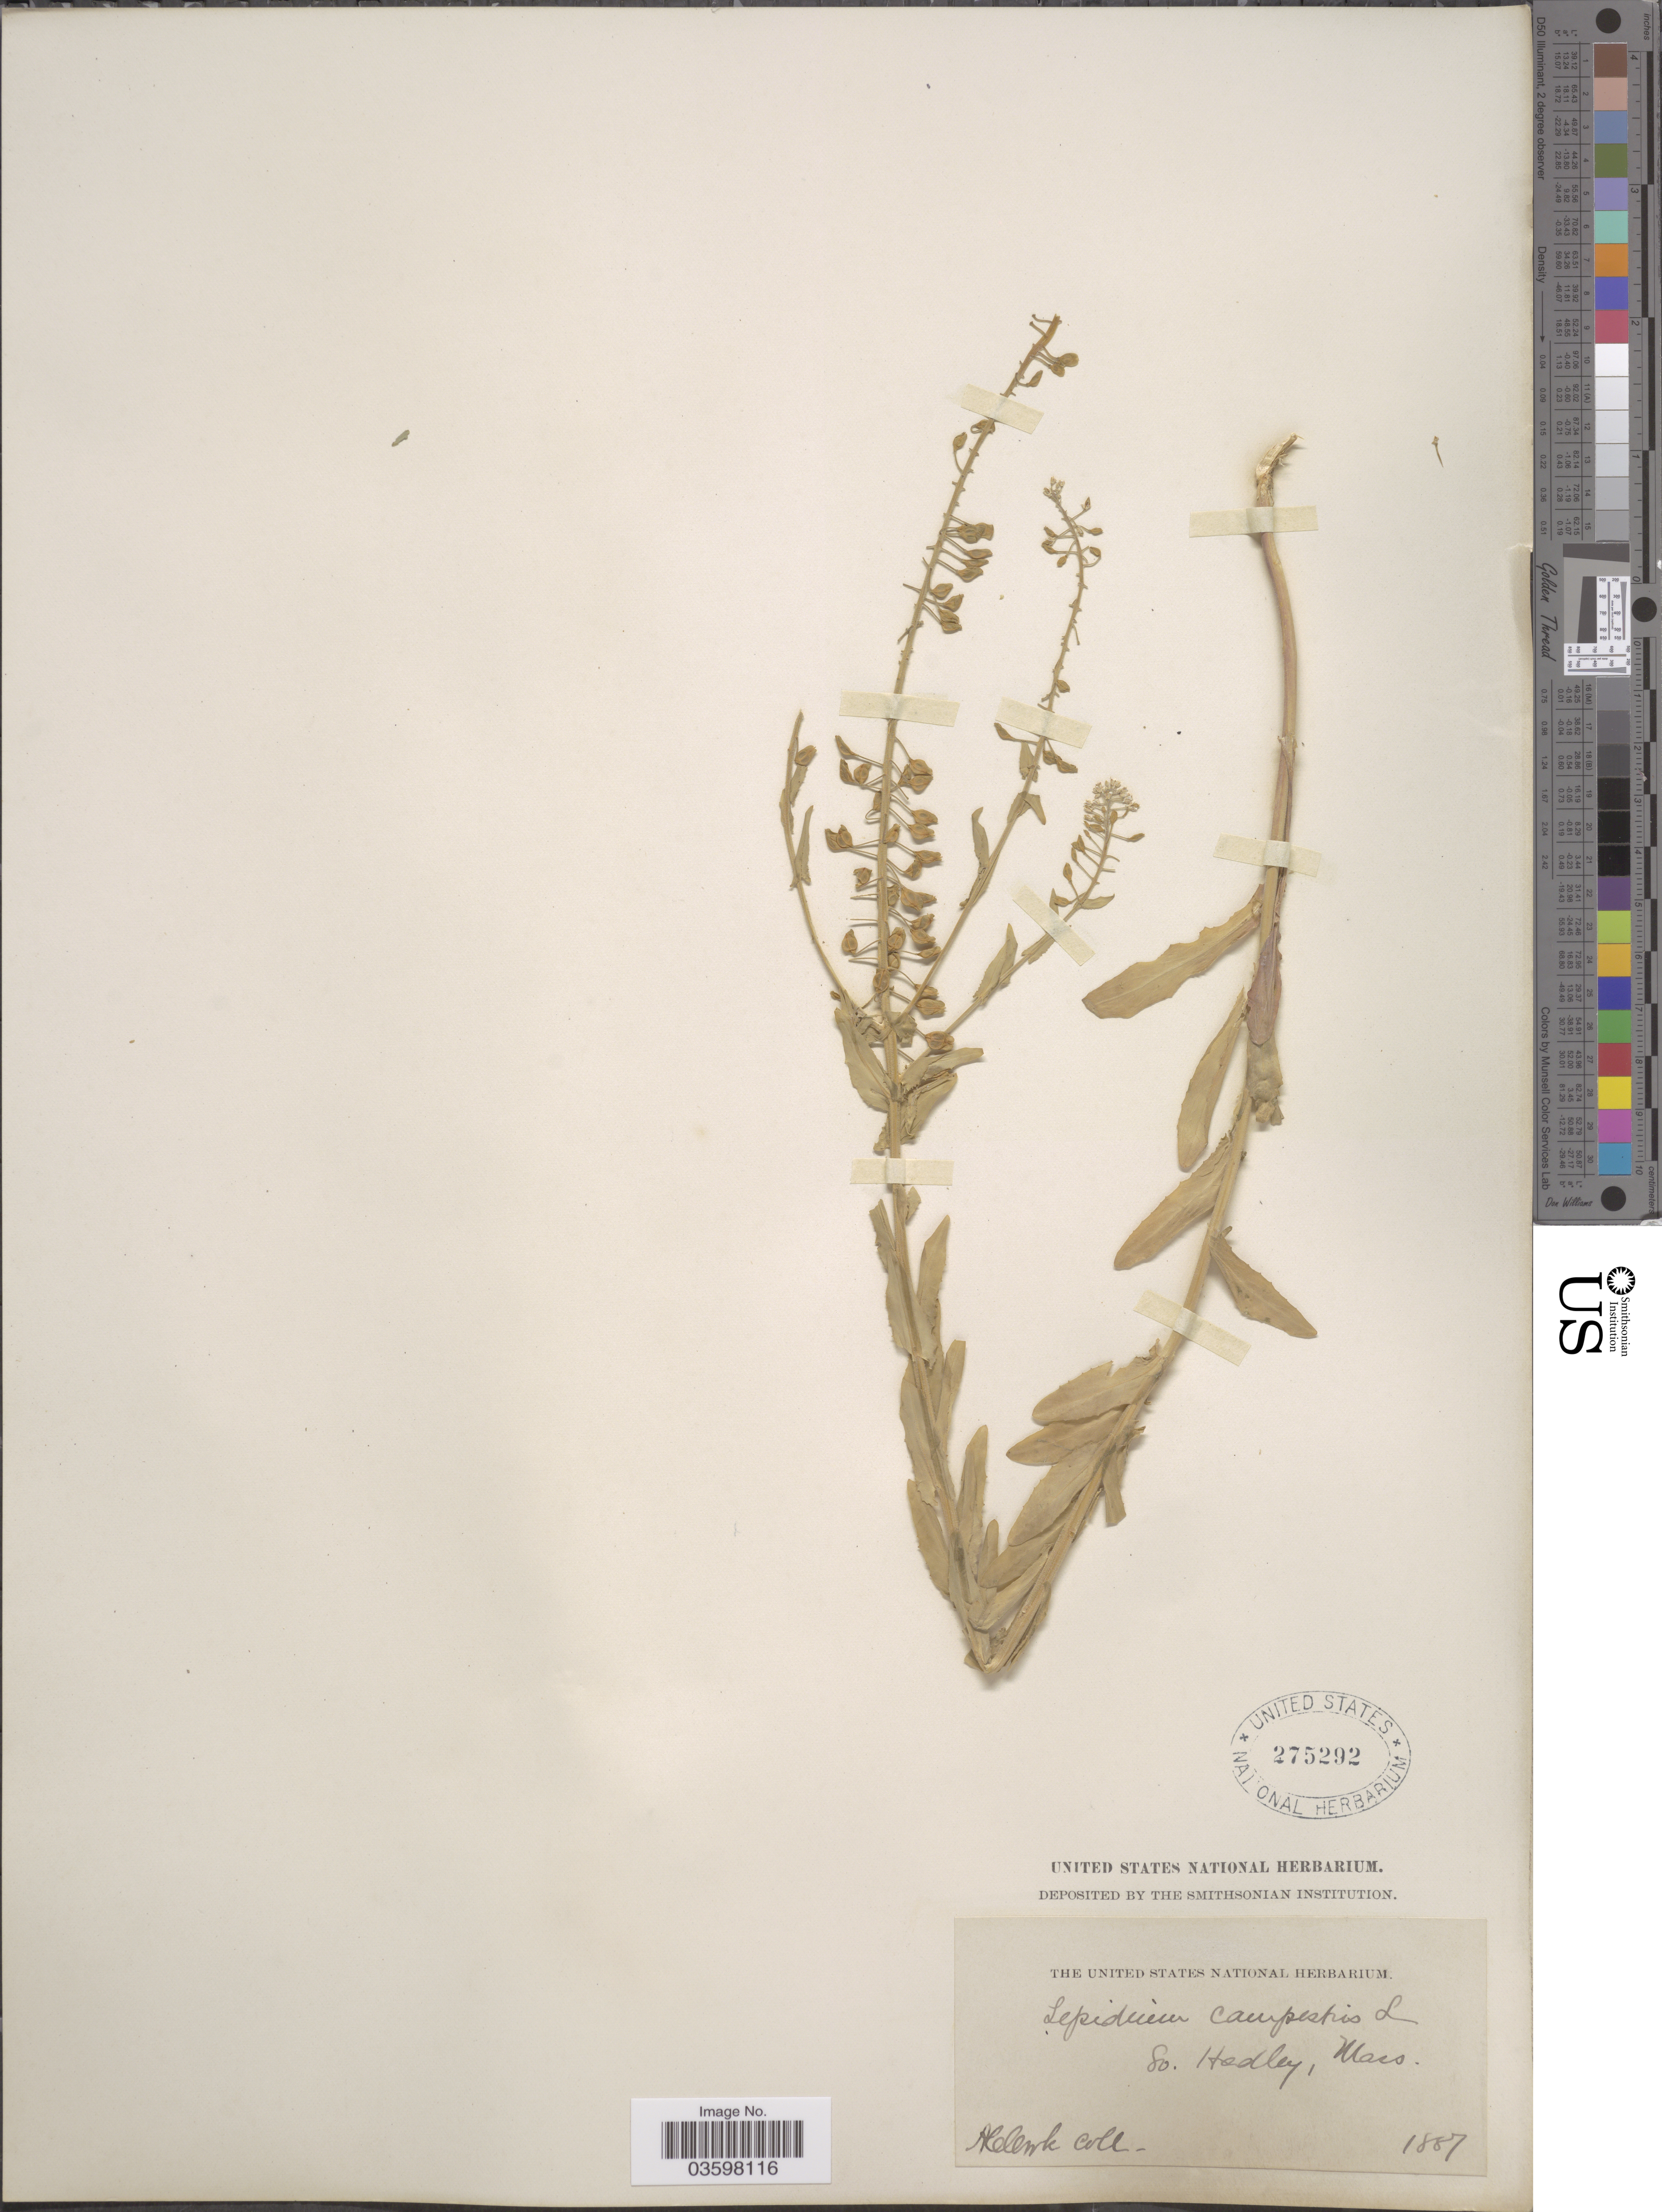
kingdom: Plantae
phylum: Tracheophyta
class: Magnoliopsida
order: Brassicales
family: Brassicaceae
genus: Lepidium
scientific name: Lepidium campestre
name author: (L.) W.T. Aiton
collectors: A. Cook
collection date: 1887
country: United States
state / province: Massachusetts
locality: So. Hadley.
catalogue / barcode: US 275292